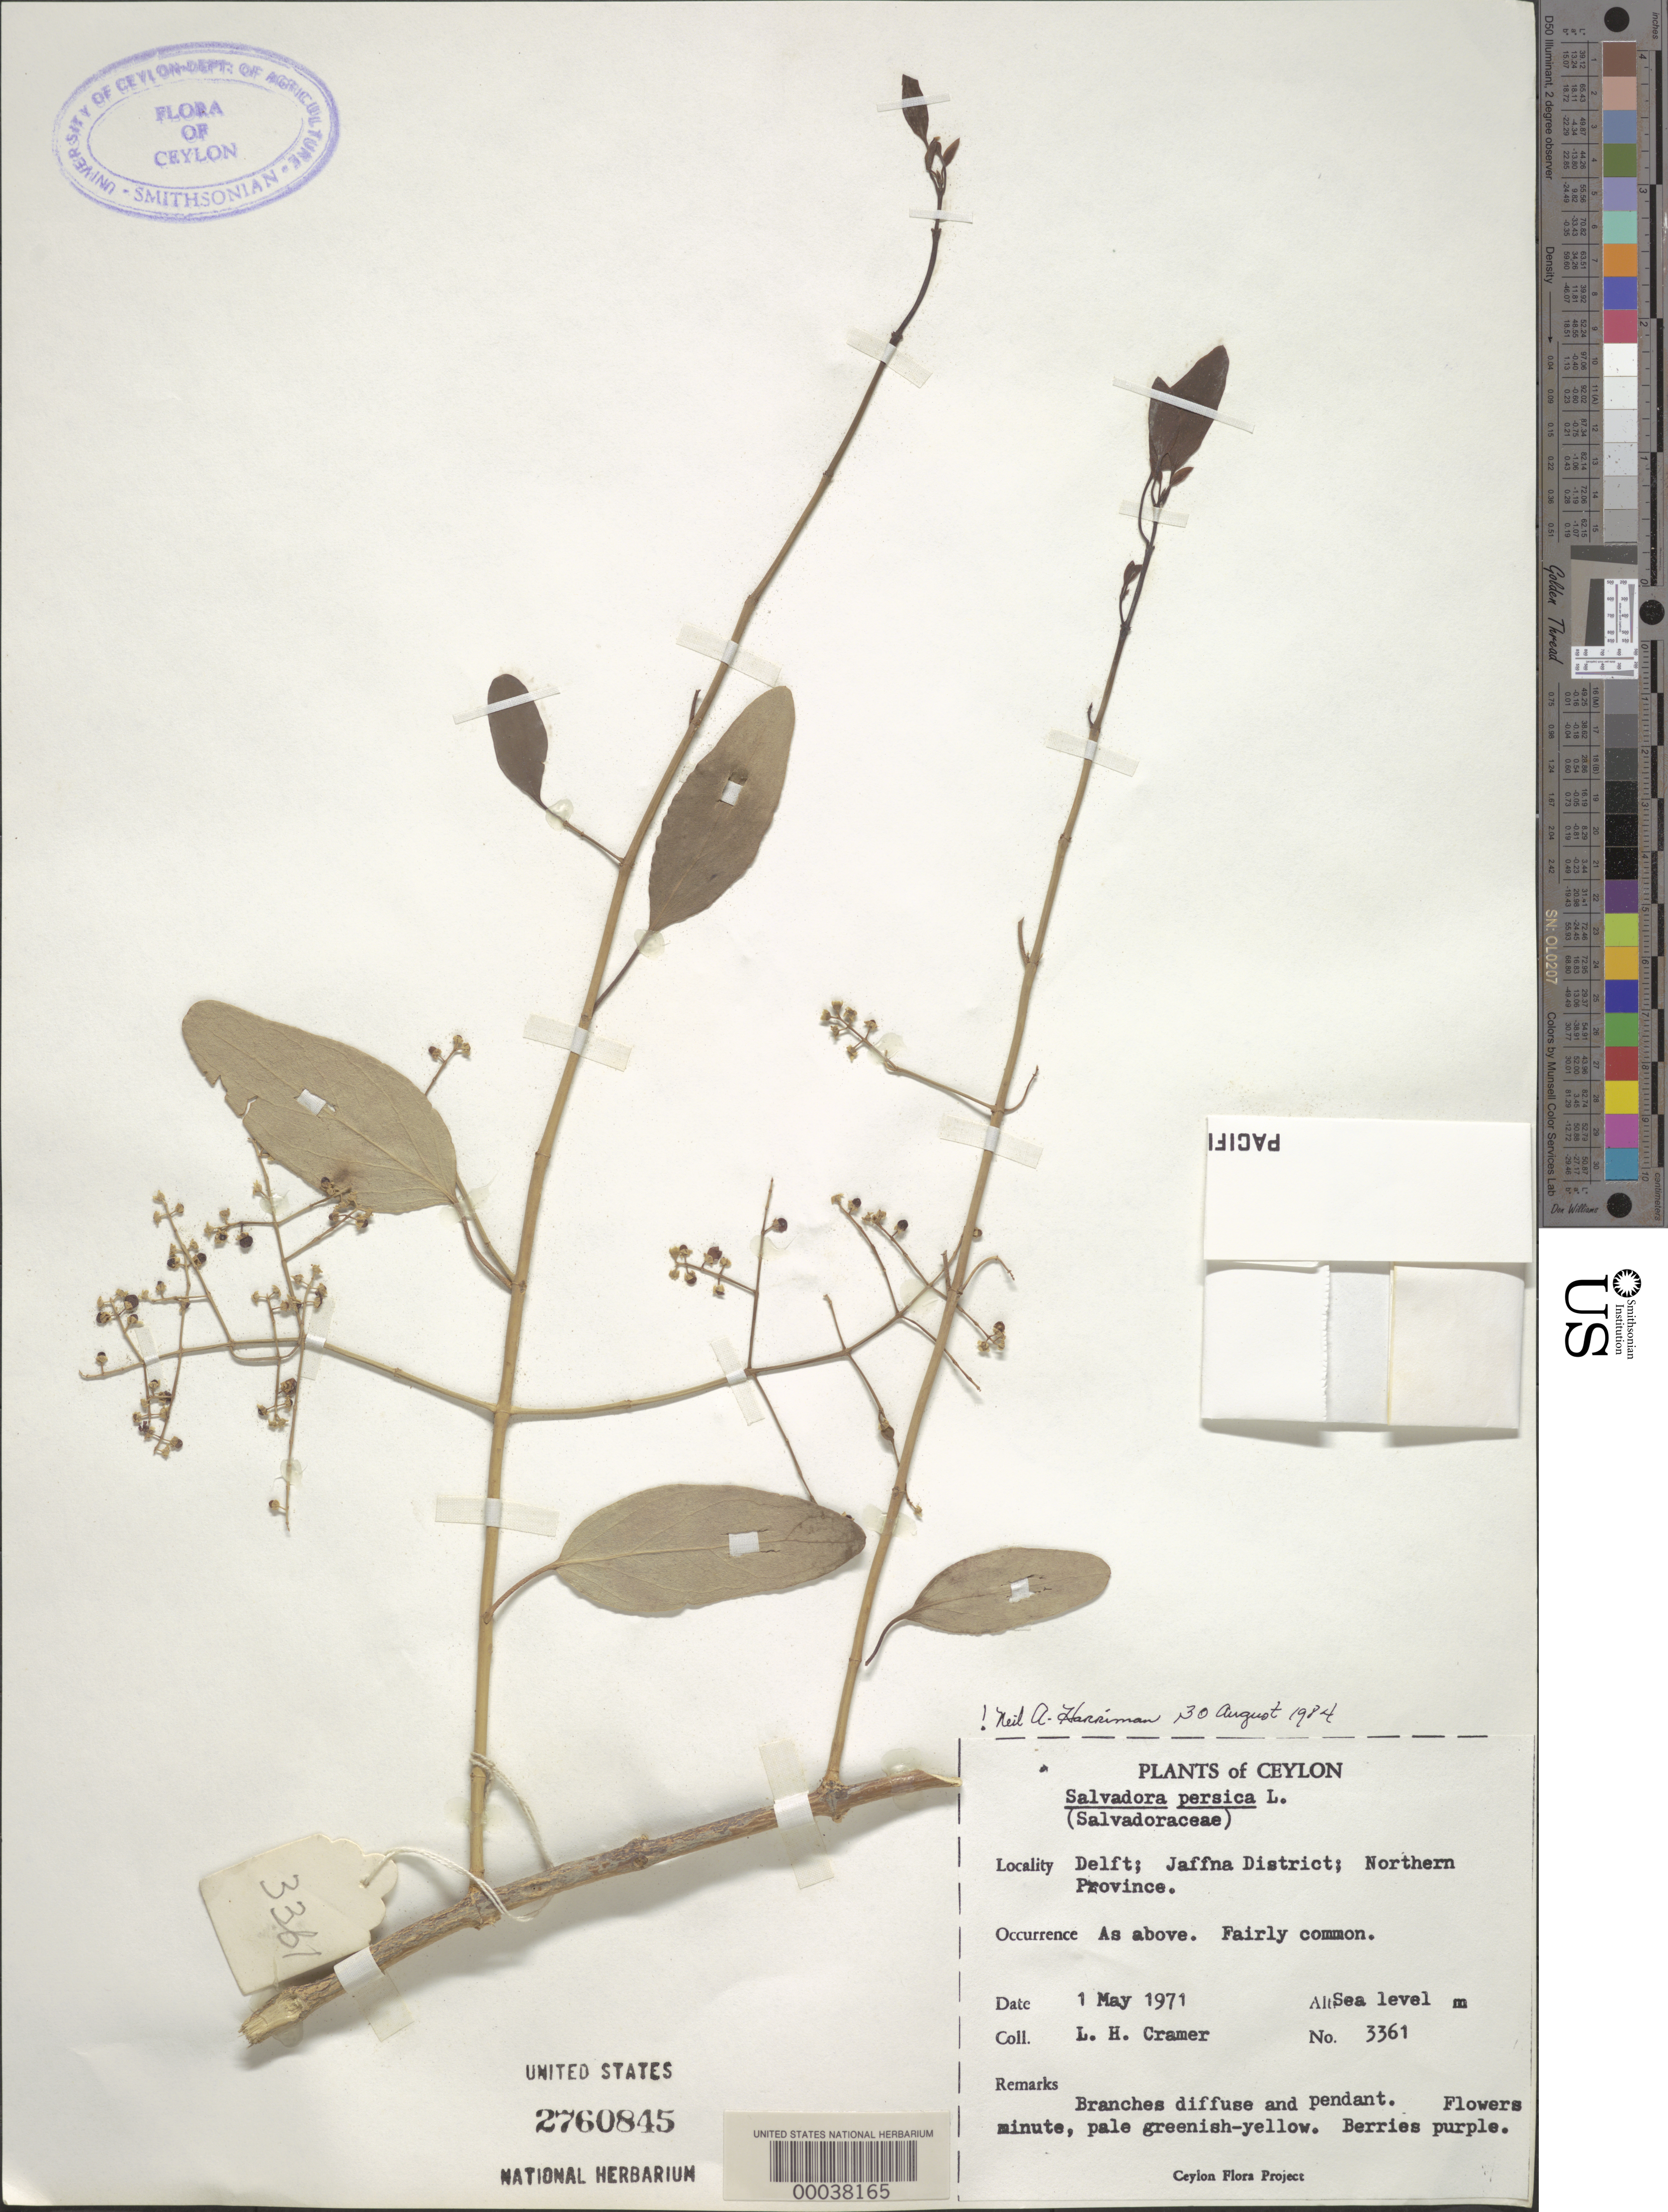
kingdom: Plantae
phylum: Tracheophyta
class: Magnoliopsida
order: Brassicales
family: Salvadoraceae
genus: Salvadora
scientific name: Salvadora persica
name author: L.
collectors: L. H. Cramer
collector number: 3361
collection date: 1971-05-01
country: Sri Lanka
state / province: Northern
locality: Ceylon. Delft; Jaffna District; Northern Province.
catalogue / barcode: US 2760845